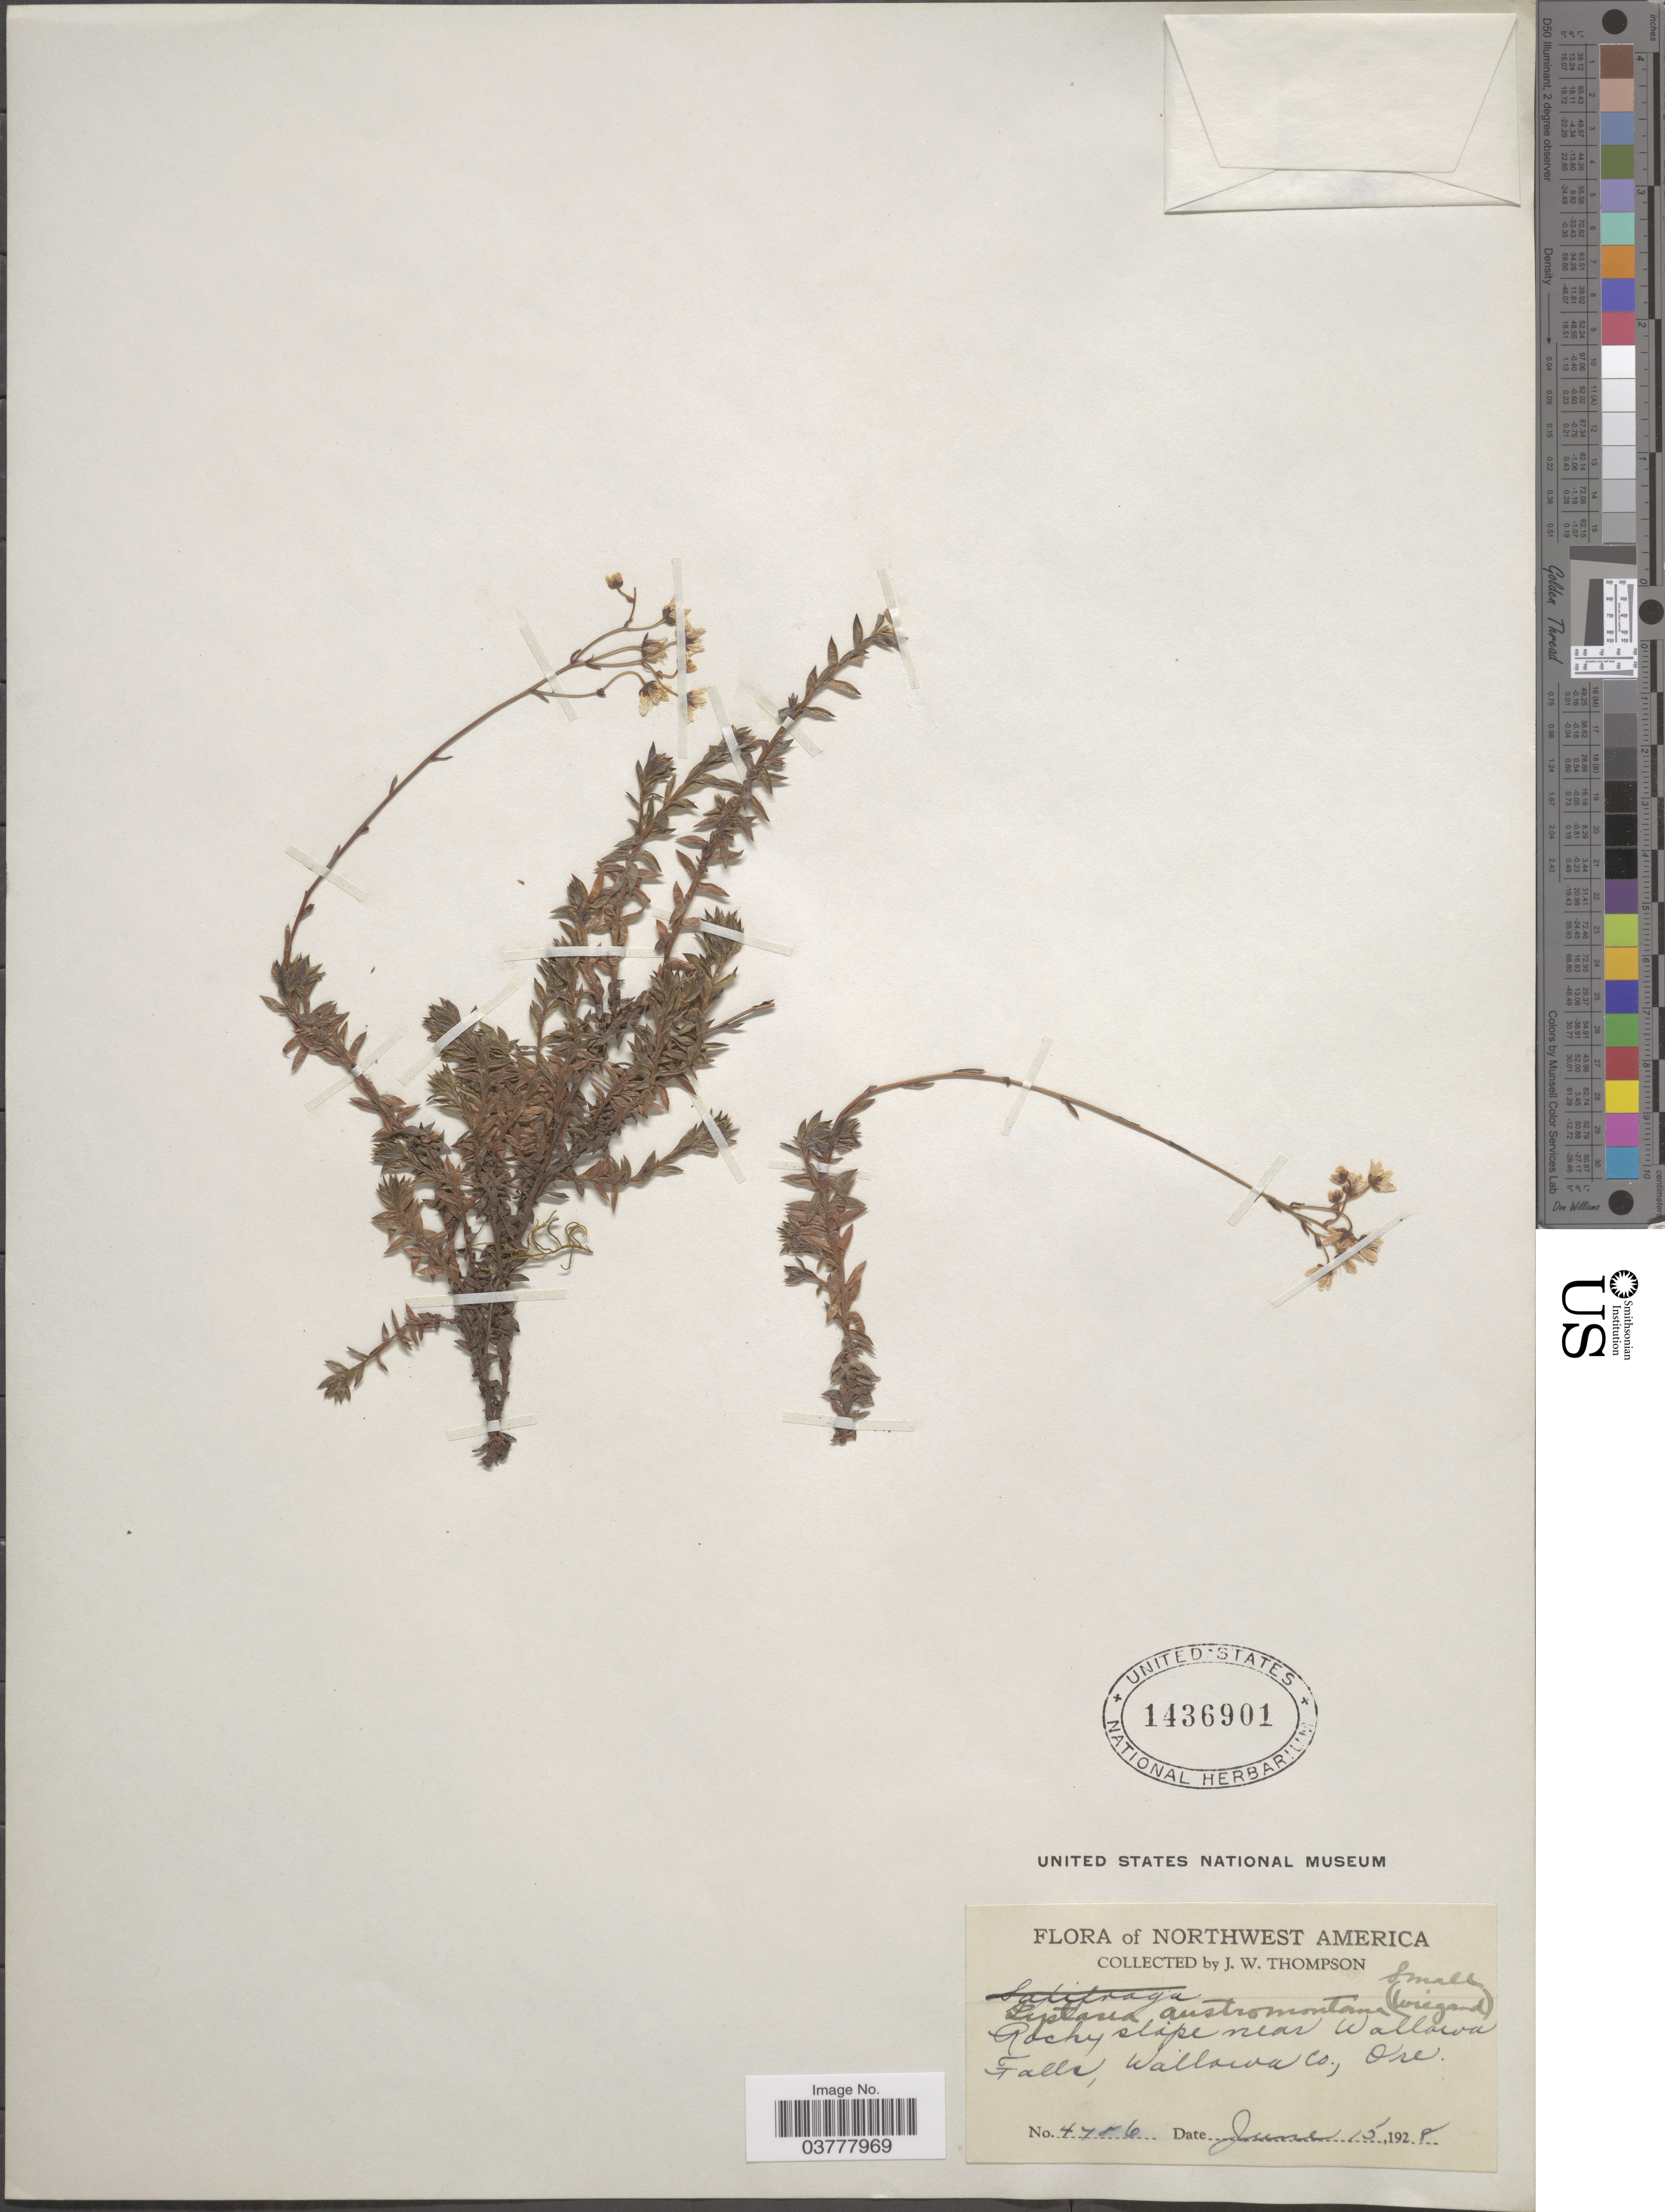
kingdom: Plantae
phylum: Tracheophyta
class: Magnoliopsida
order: Saxifragales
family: Saxifragaceae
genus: Saxifraga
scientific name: Saxifraga bronchialis subsp. austromontana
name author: (Wiegand) Piper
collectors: J. Thompson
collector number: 4786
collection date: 1928-06-15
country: United States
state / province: Oregon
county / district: Wallowa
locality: Northwest America. Rocky slope near Wallowa Falls, Wallowa Co.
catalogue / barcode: US 1436901